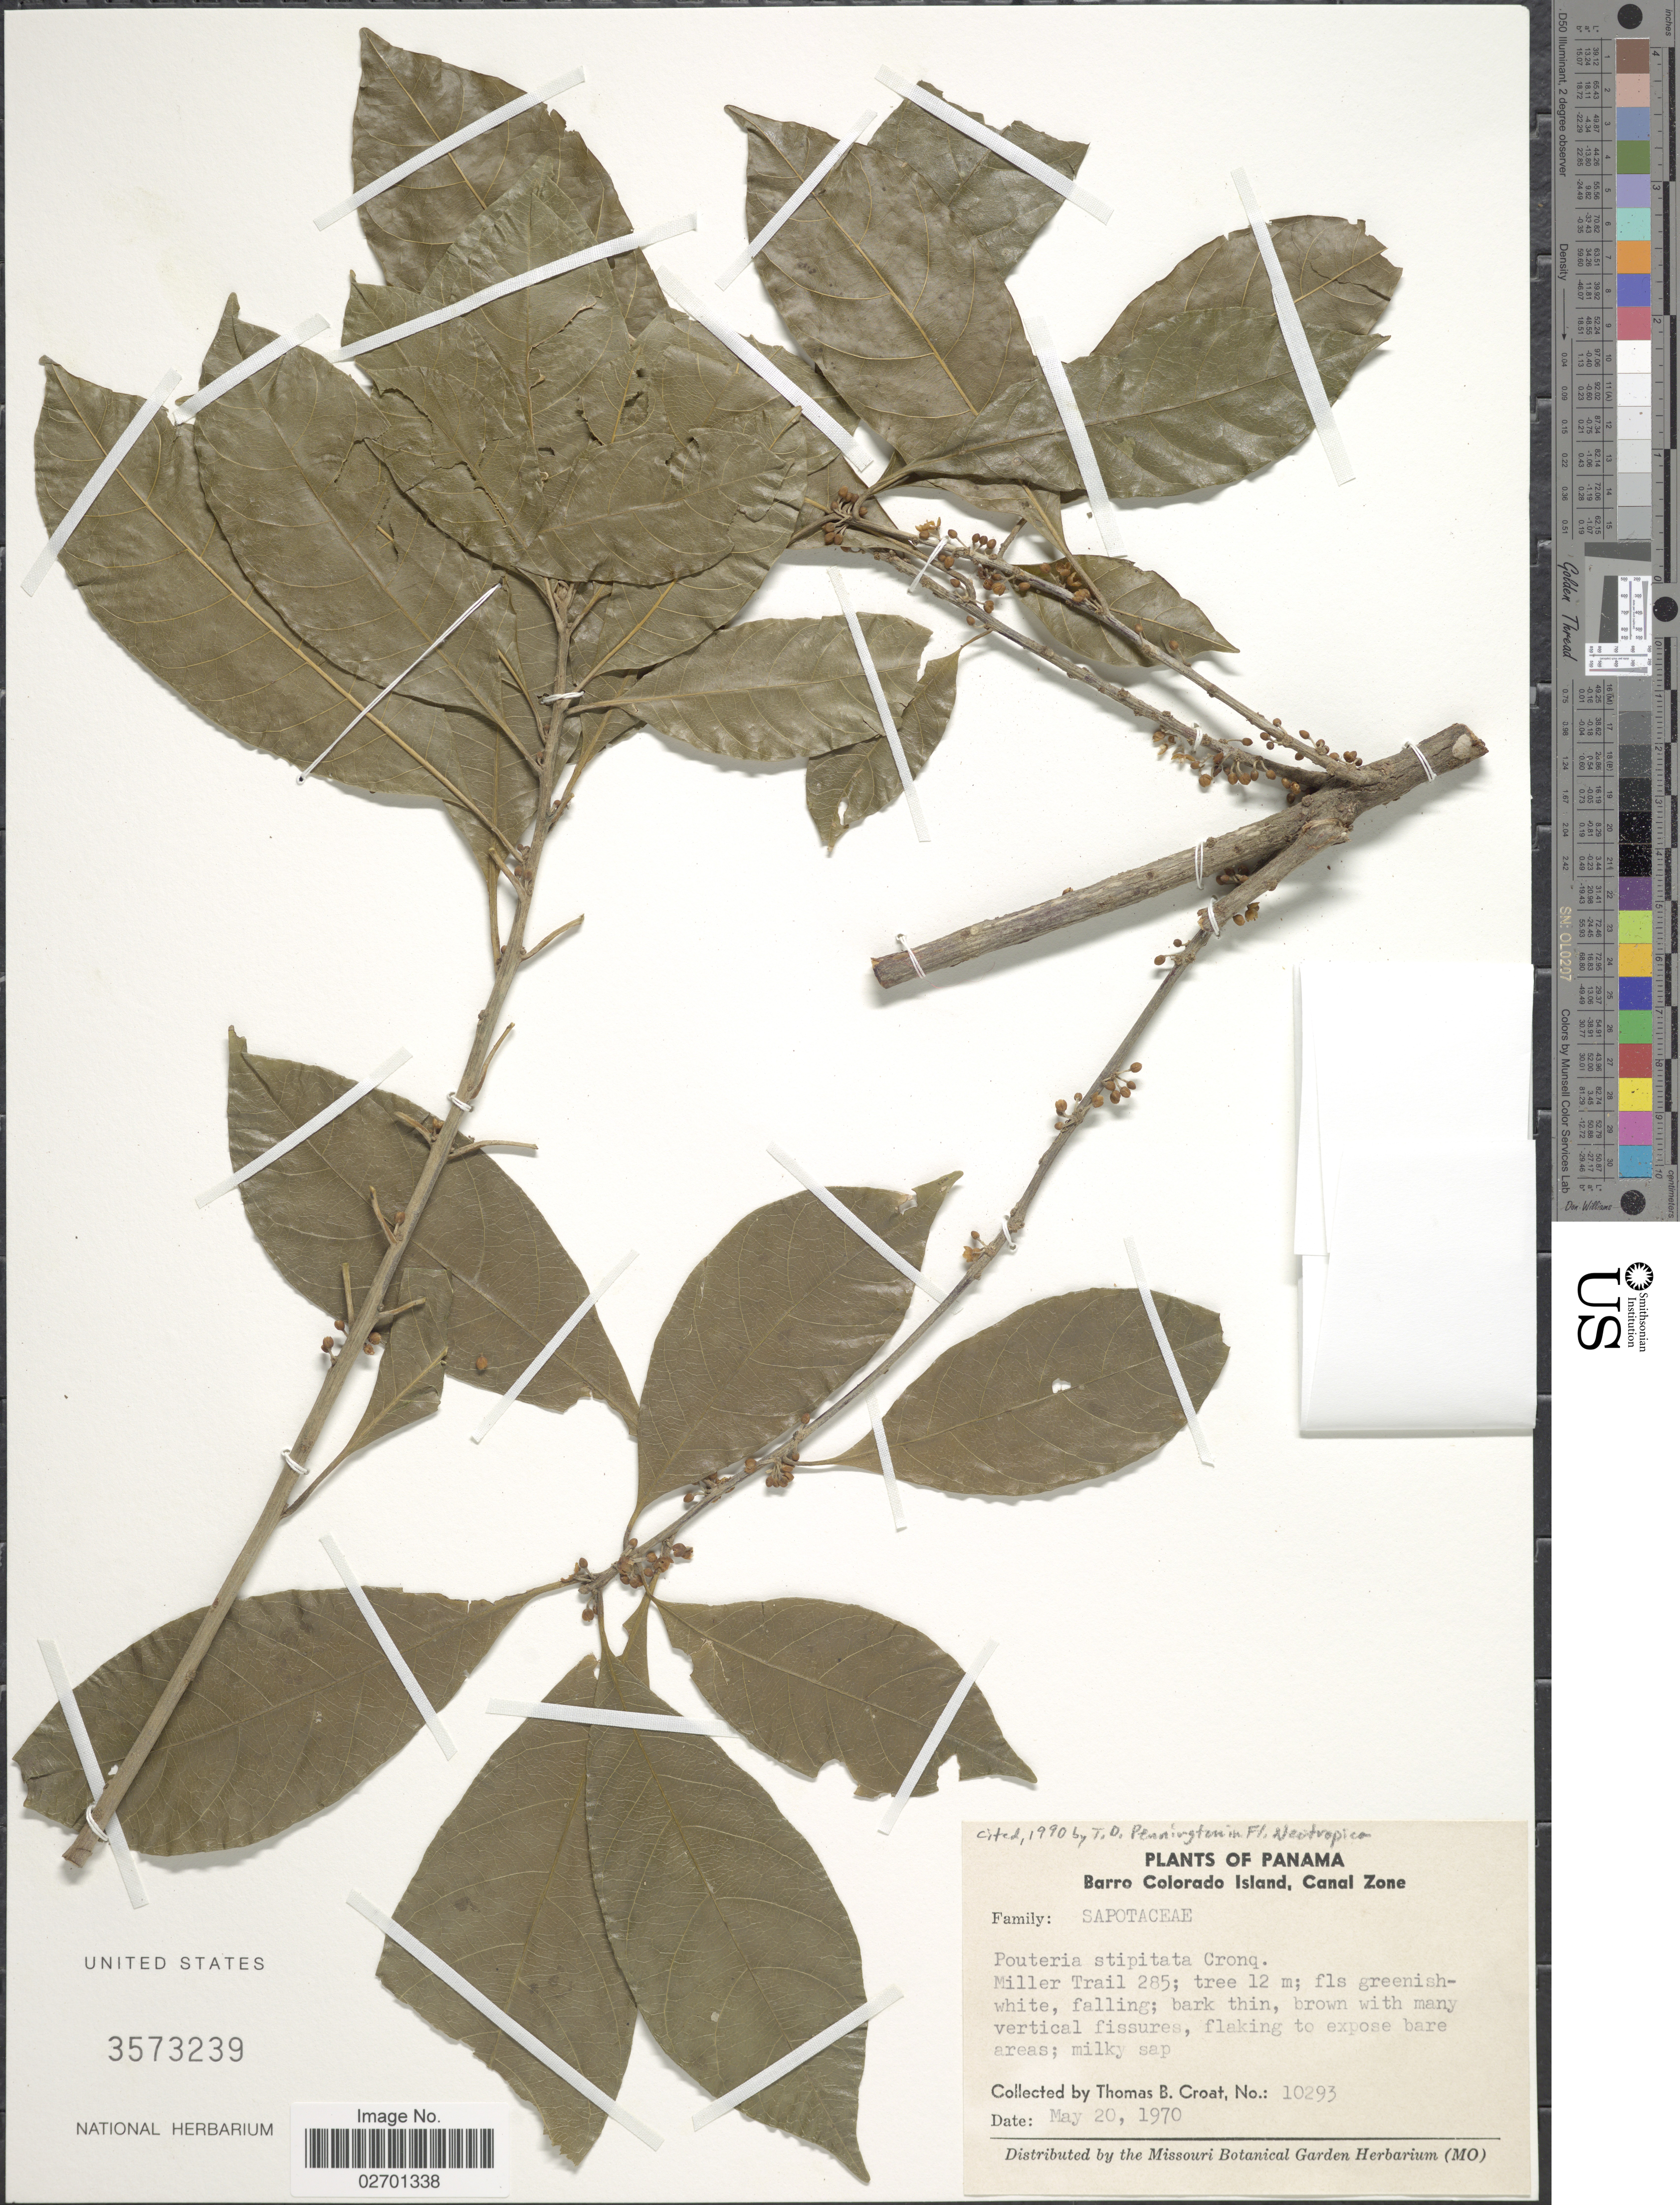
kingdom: Plantae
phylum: Tracheophyta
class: Magnoliopsida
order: Ericales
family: Sapotaceae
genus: Pouteria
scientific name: Pouteria stipitata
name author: T.D. Penn.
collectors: T. B. Croat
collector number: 10293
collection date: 1970-05-20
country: Panama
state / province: Panamá Oeste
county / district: Canal Zone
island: Barro Colorado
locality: Barro Colorado Island, Canal Zone, Miller Trail 285.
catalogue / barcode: US 3573239